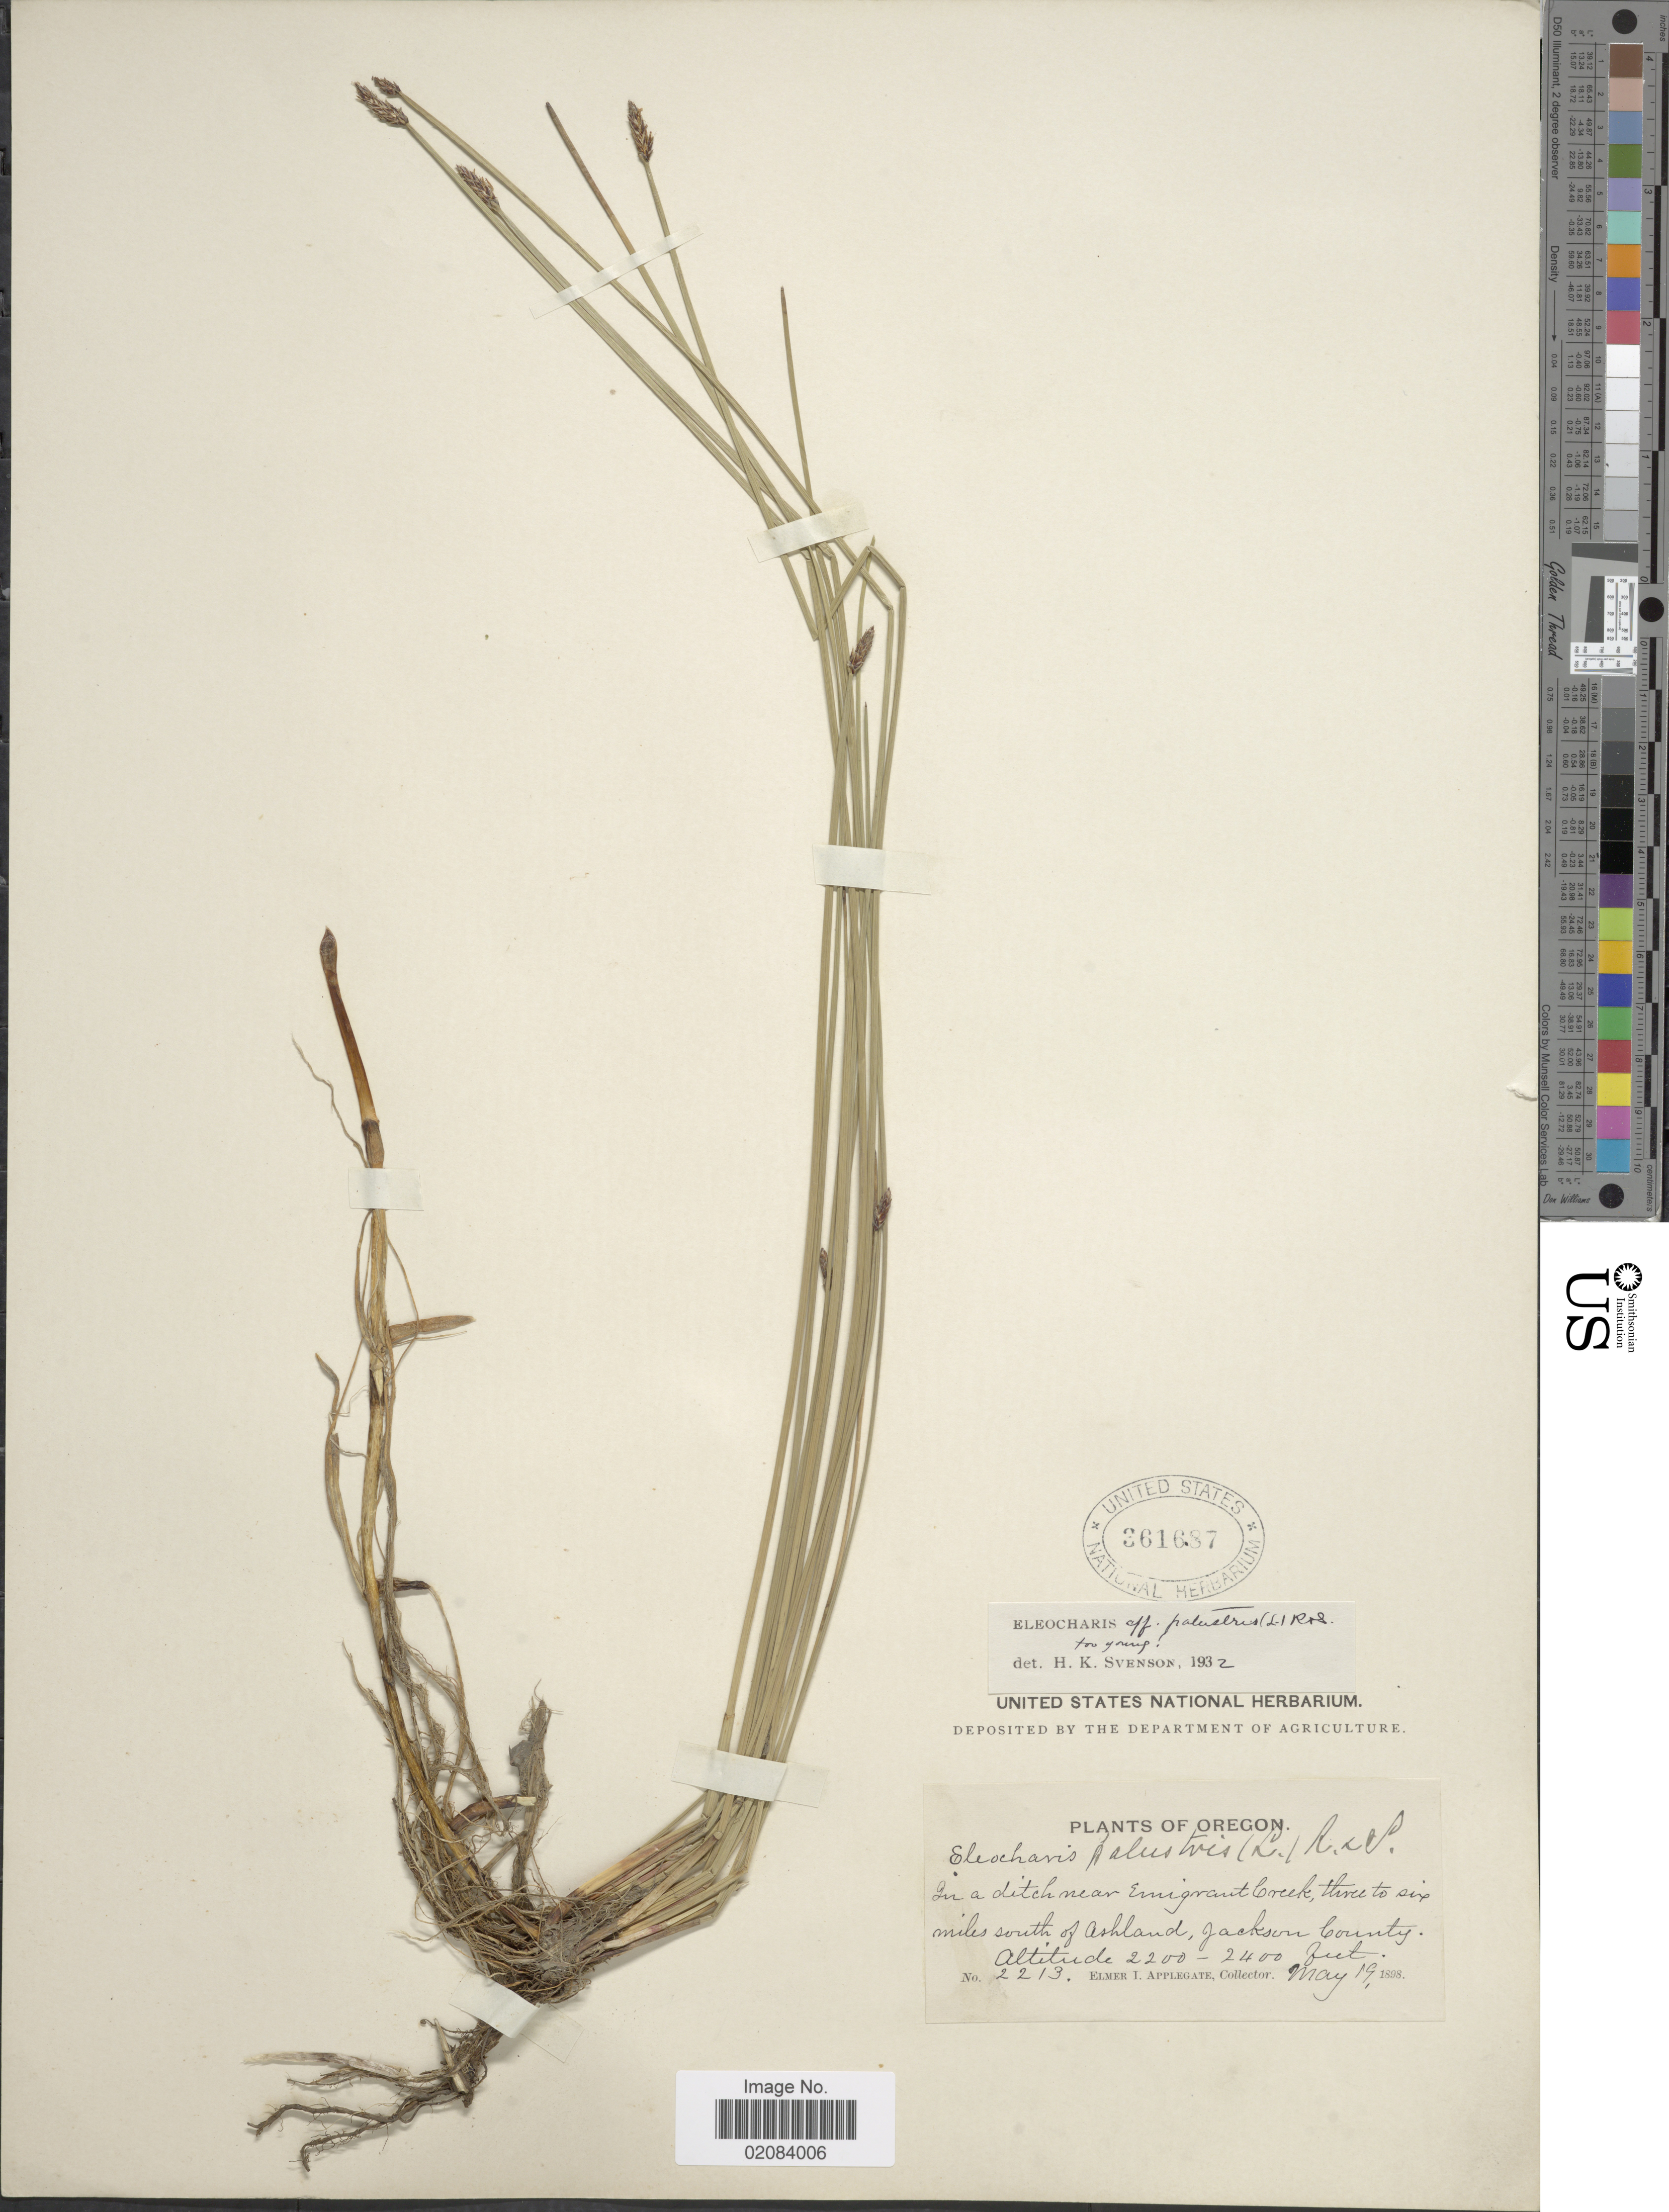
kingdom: Plantae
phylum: Tracheophyta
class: Liliopsida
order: Poales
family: Cyperaceae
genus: Eleocharis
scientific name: Eleocharis palustris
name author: (L.) Roem. & Schult.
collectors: E. I. Applegate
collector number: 2213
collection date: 1898-05-19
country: United States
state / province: Oregon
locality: Oregon. Miles south of Ashland, Jackson County.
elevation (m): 671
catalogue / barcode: US 361687